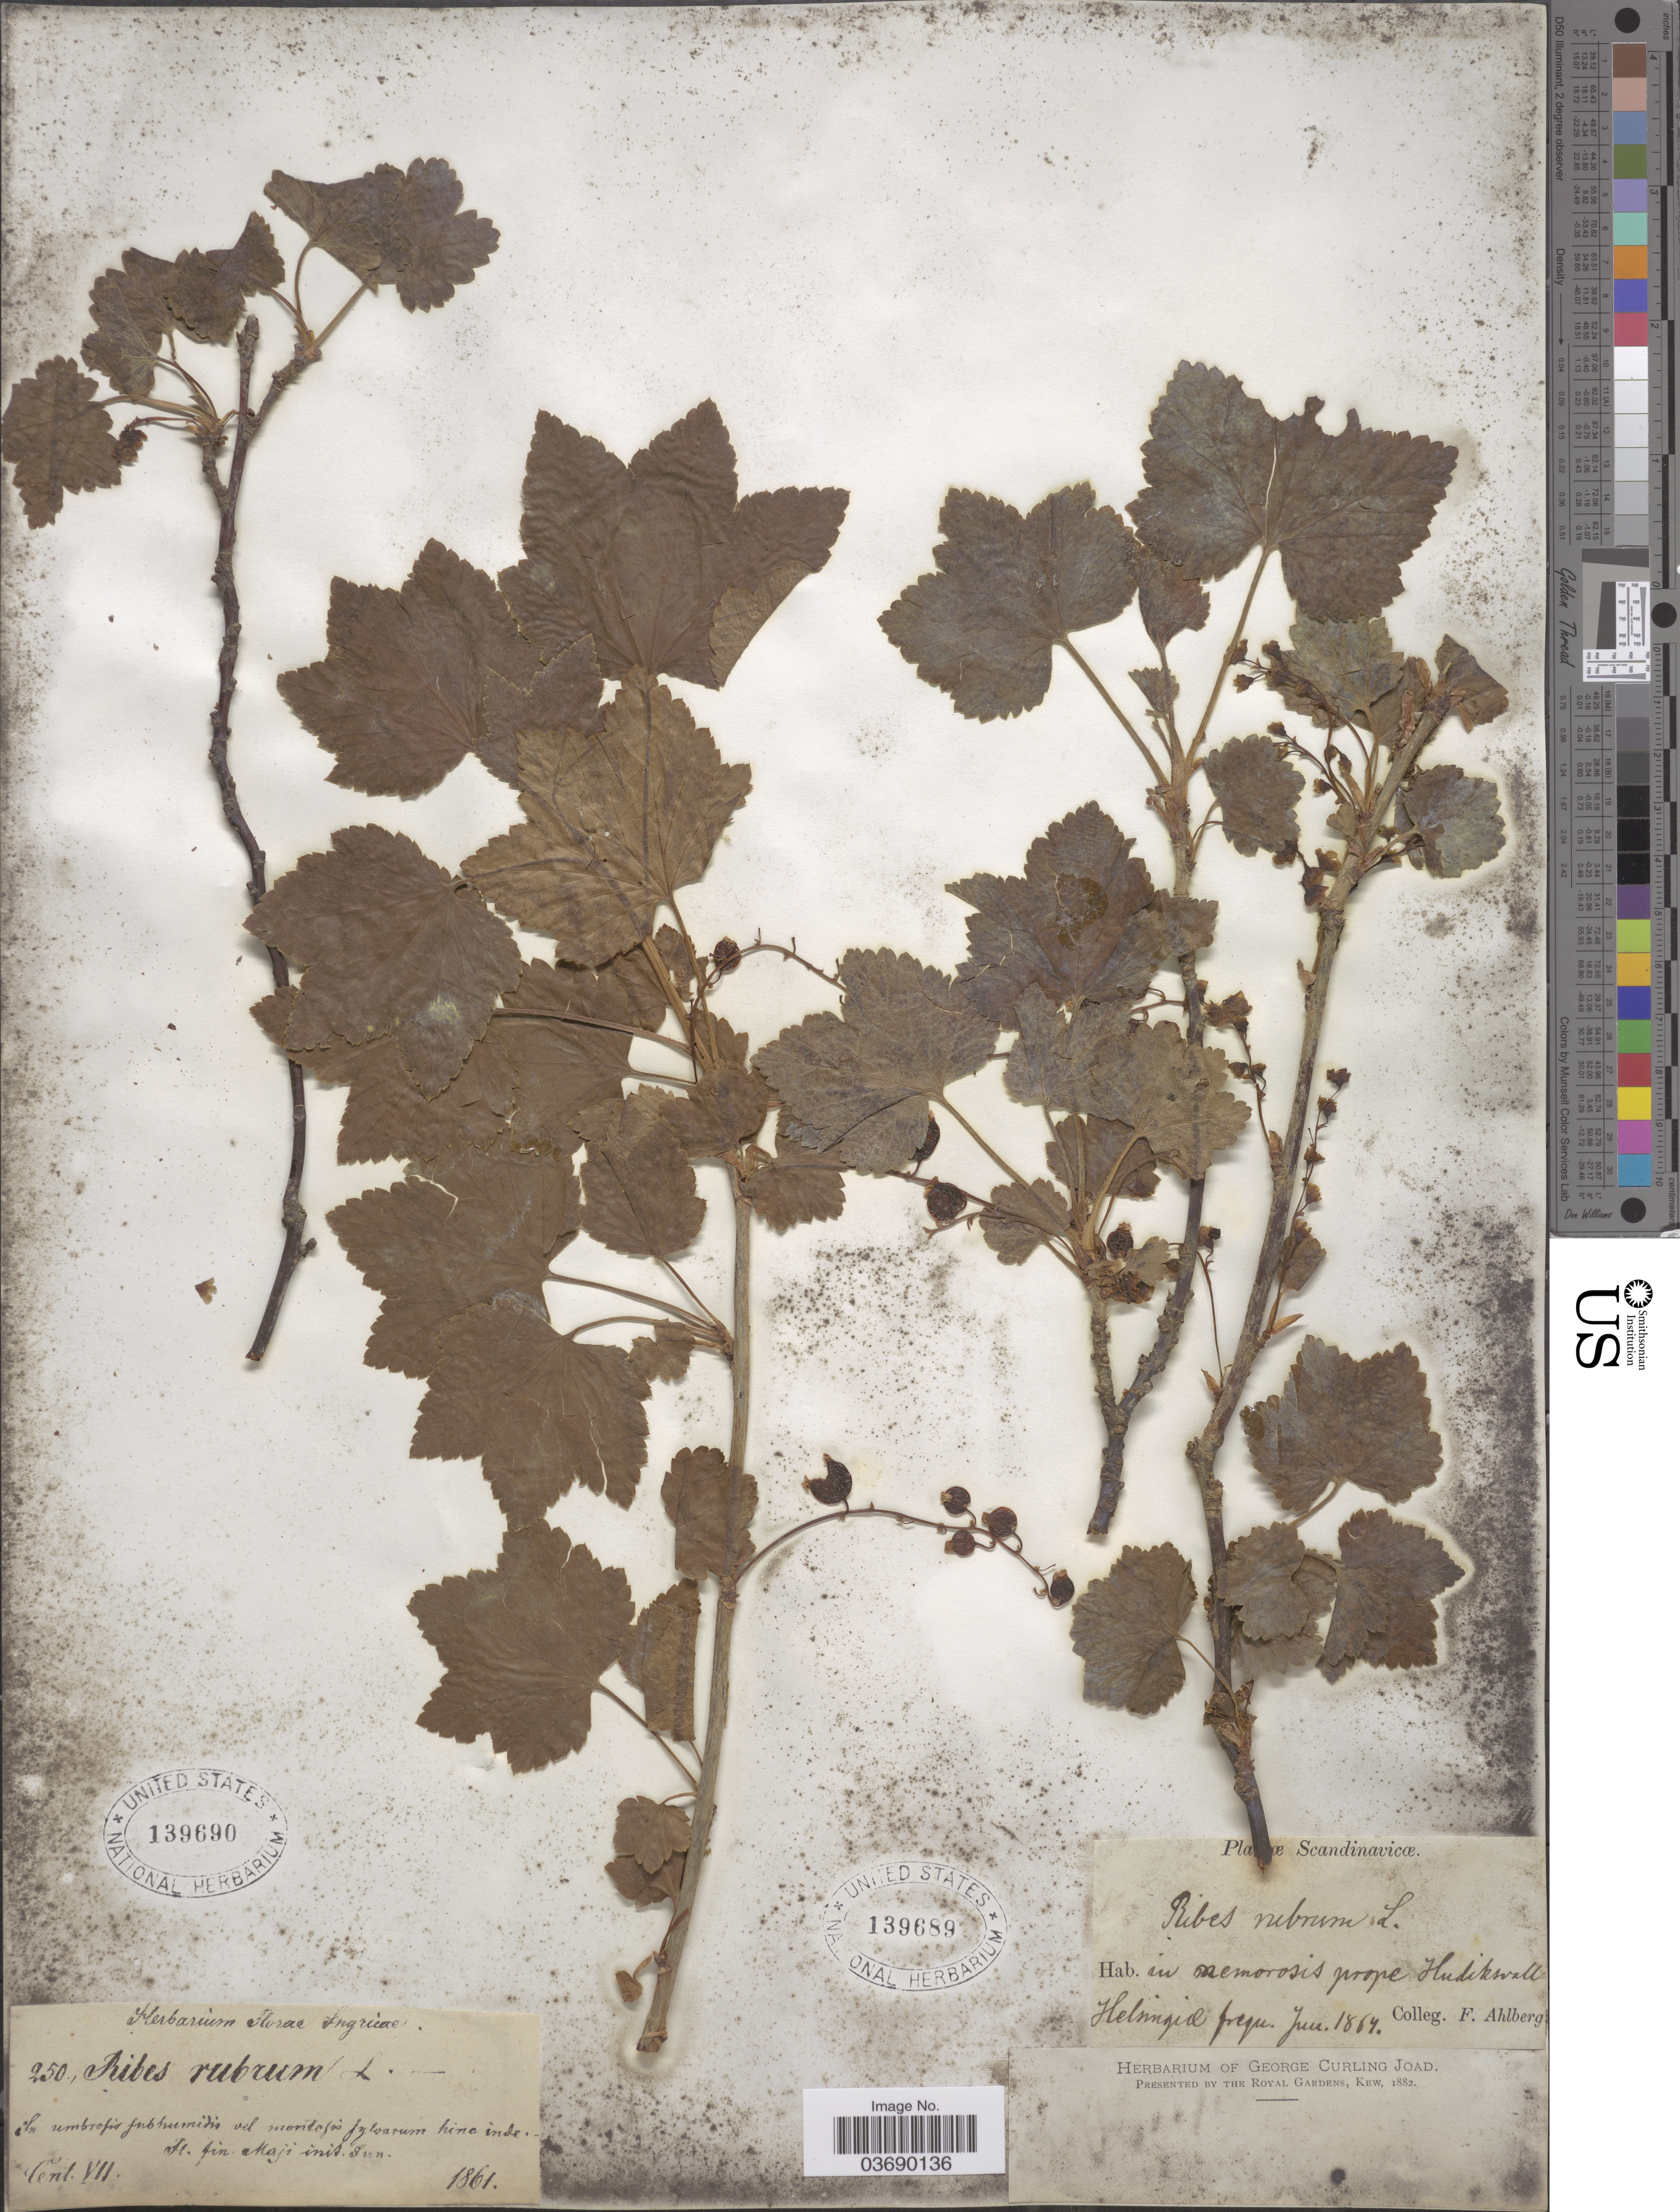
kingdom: Plantae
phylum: Tracheophyta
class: Magnoliopsida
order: Saxifragales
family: Grossulariaceae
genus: Ribes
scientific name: Ribes rubrum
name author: L.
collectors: F. Ahlberg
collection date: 1864-06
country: Sweden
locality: Scandinavicæ. In arenosis prope Hudiksvall Helsingiæ.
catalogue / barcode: US 139689-2